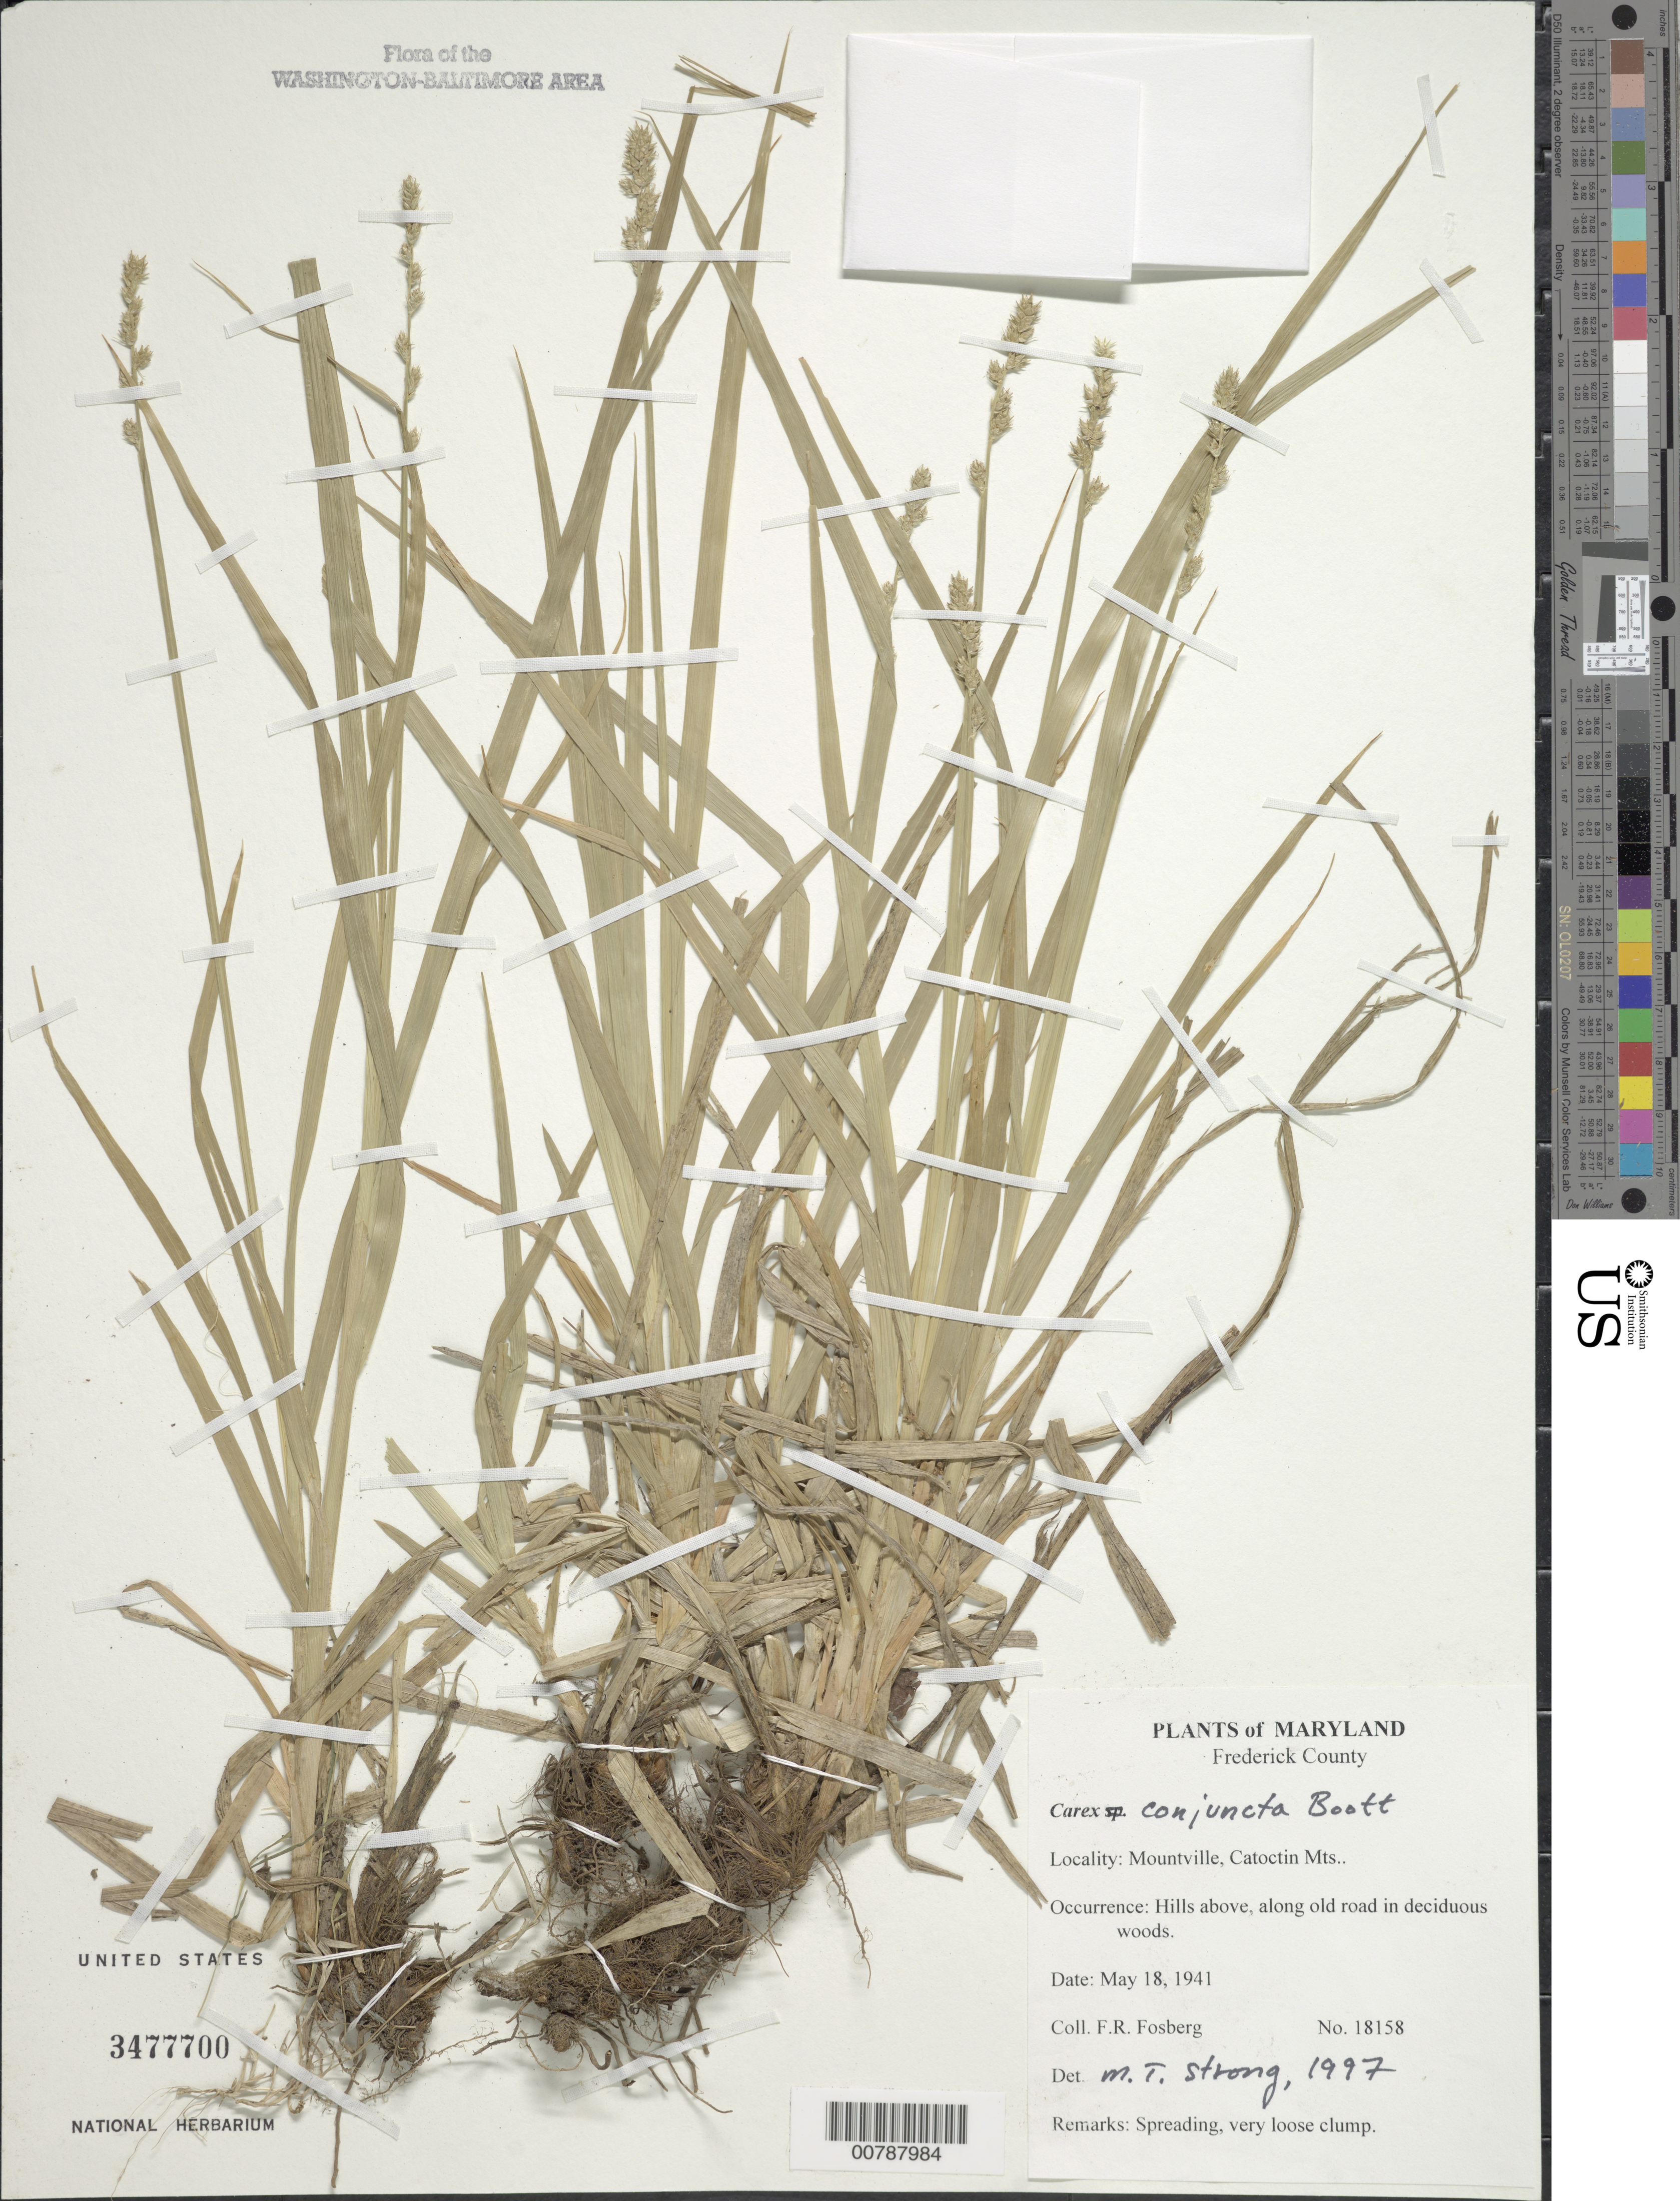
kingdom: Plantae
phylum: Tracheophyta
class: Liliopsida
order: Poales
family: Cyperaceae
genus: Carex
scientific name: Carex conjuncta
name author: Boott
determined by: Strong, M. T., (US), Smithsonian Institution - National Museum of Natural History (UNITED STATES)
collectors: F. R. Fosberg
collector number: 18158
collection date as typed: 18 May 1941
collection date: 1941-05-18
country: United States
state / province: Maryland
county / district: Frederick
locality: Mountville, Catoctin "Mts.".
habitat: Hills above, along old road in deciduous woods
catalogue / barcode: US 3477700